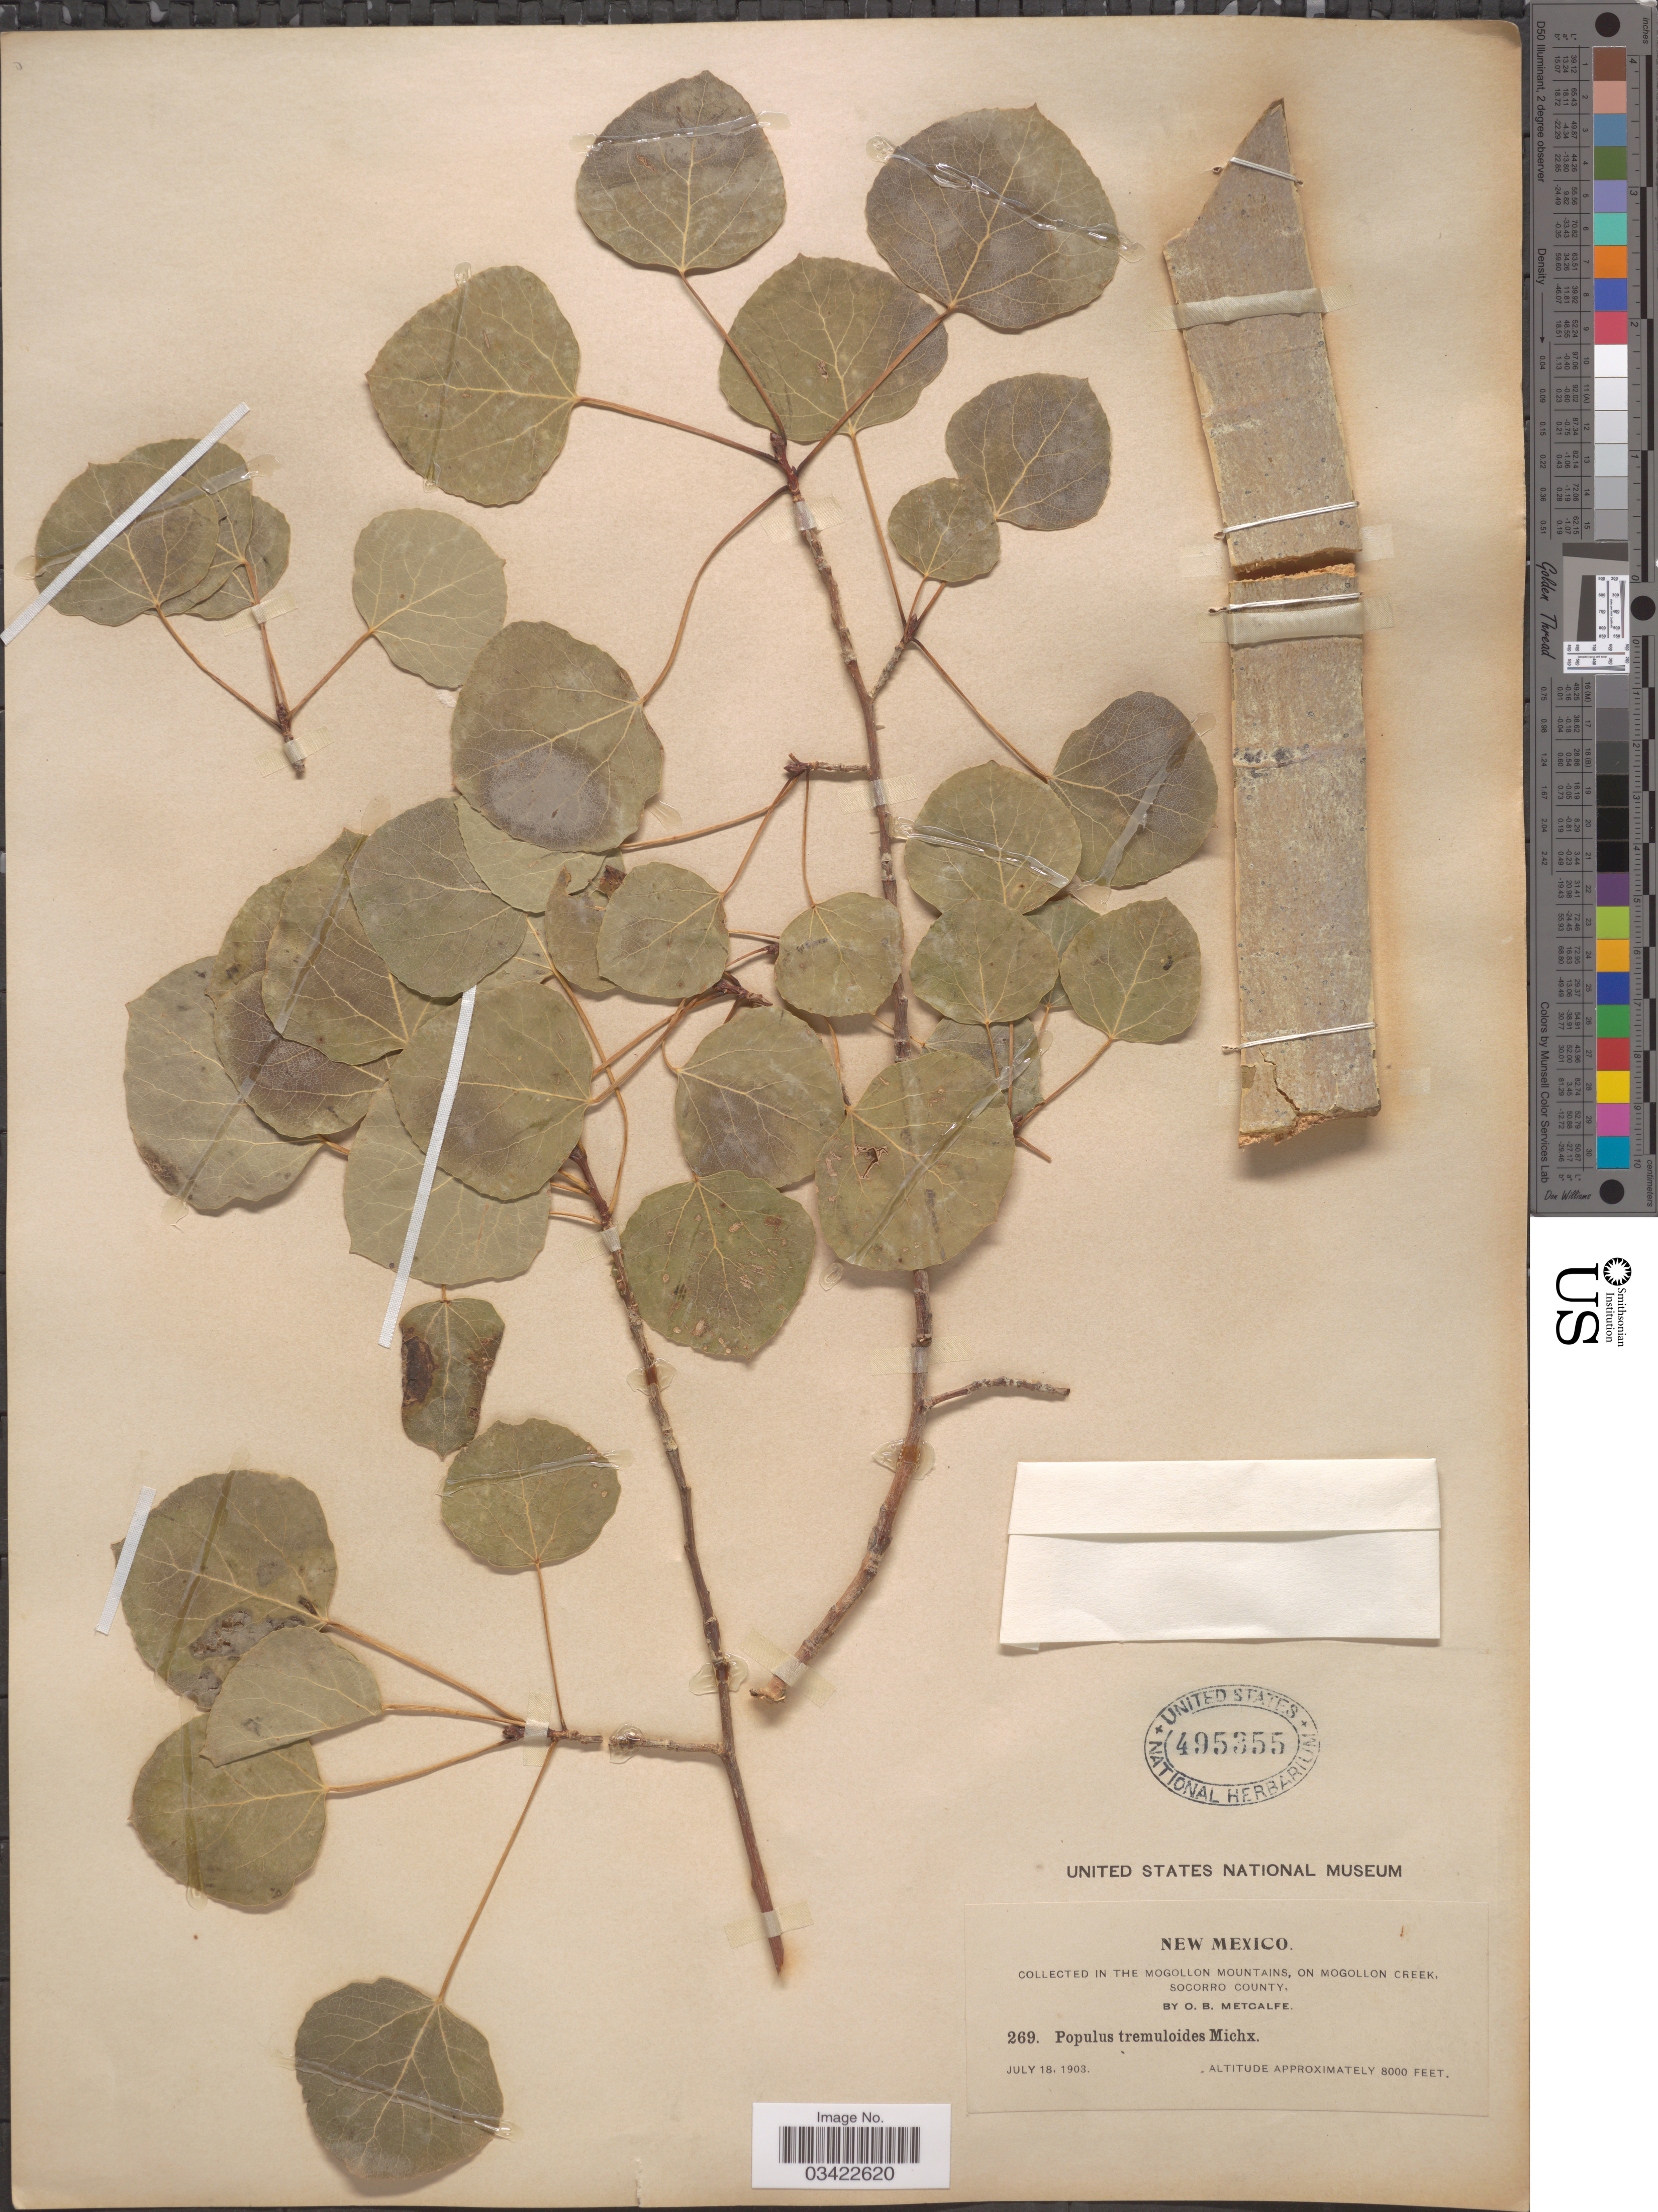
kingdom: Plantae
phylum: Tracheophyta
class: Magnoliopsida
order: Malpighiales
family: Salicaceae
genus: Populus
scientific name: Populus tremuloides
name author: Michx.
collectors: O. B. Metcalfe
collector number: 269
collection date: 1903-07-18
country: United States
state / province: New Mexico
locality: In The Mogollon Mountains, on Mogollon Creek, Socorro County.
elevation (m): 2438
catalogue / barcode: US 495355